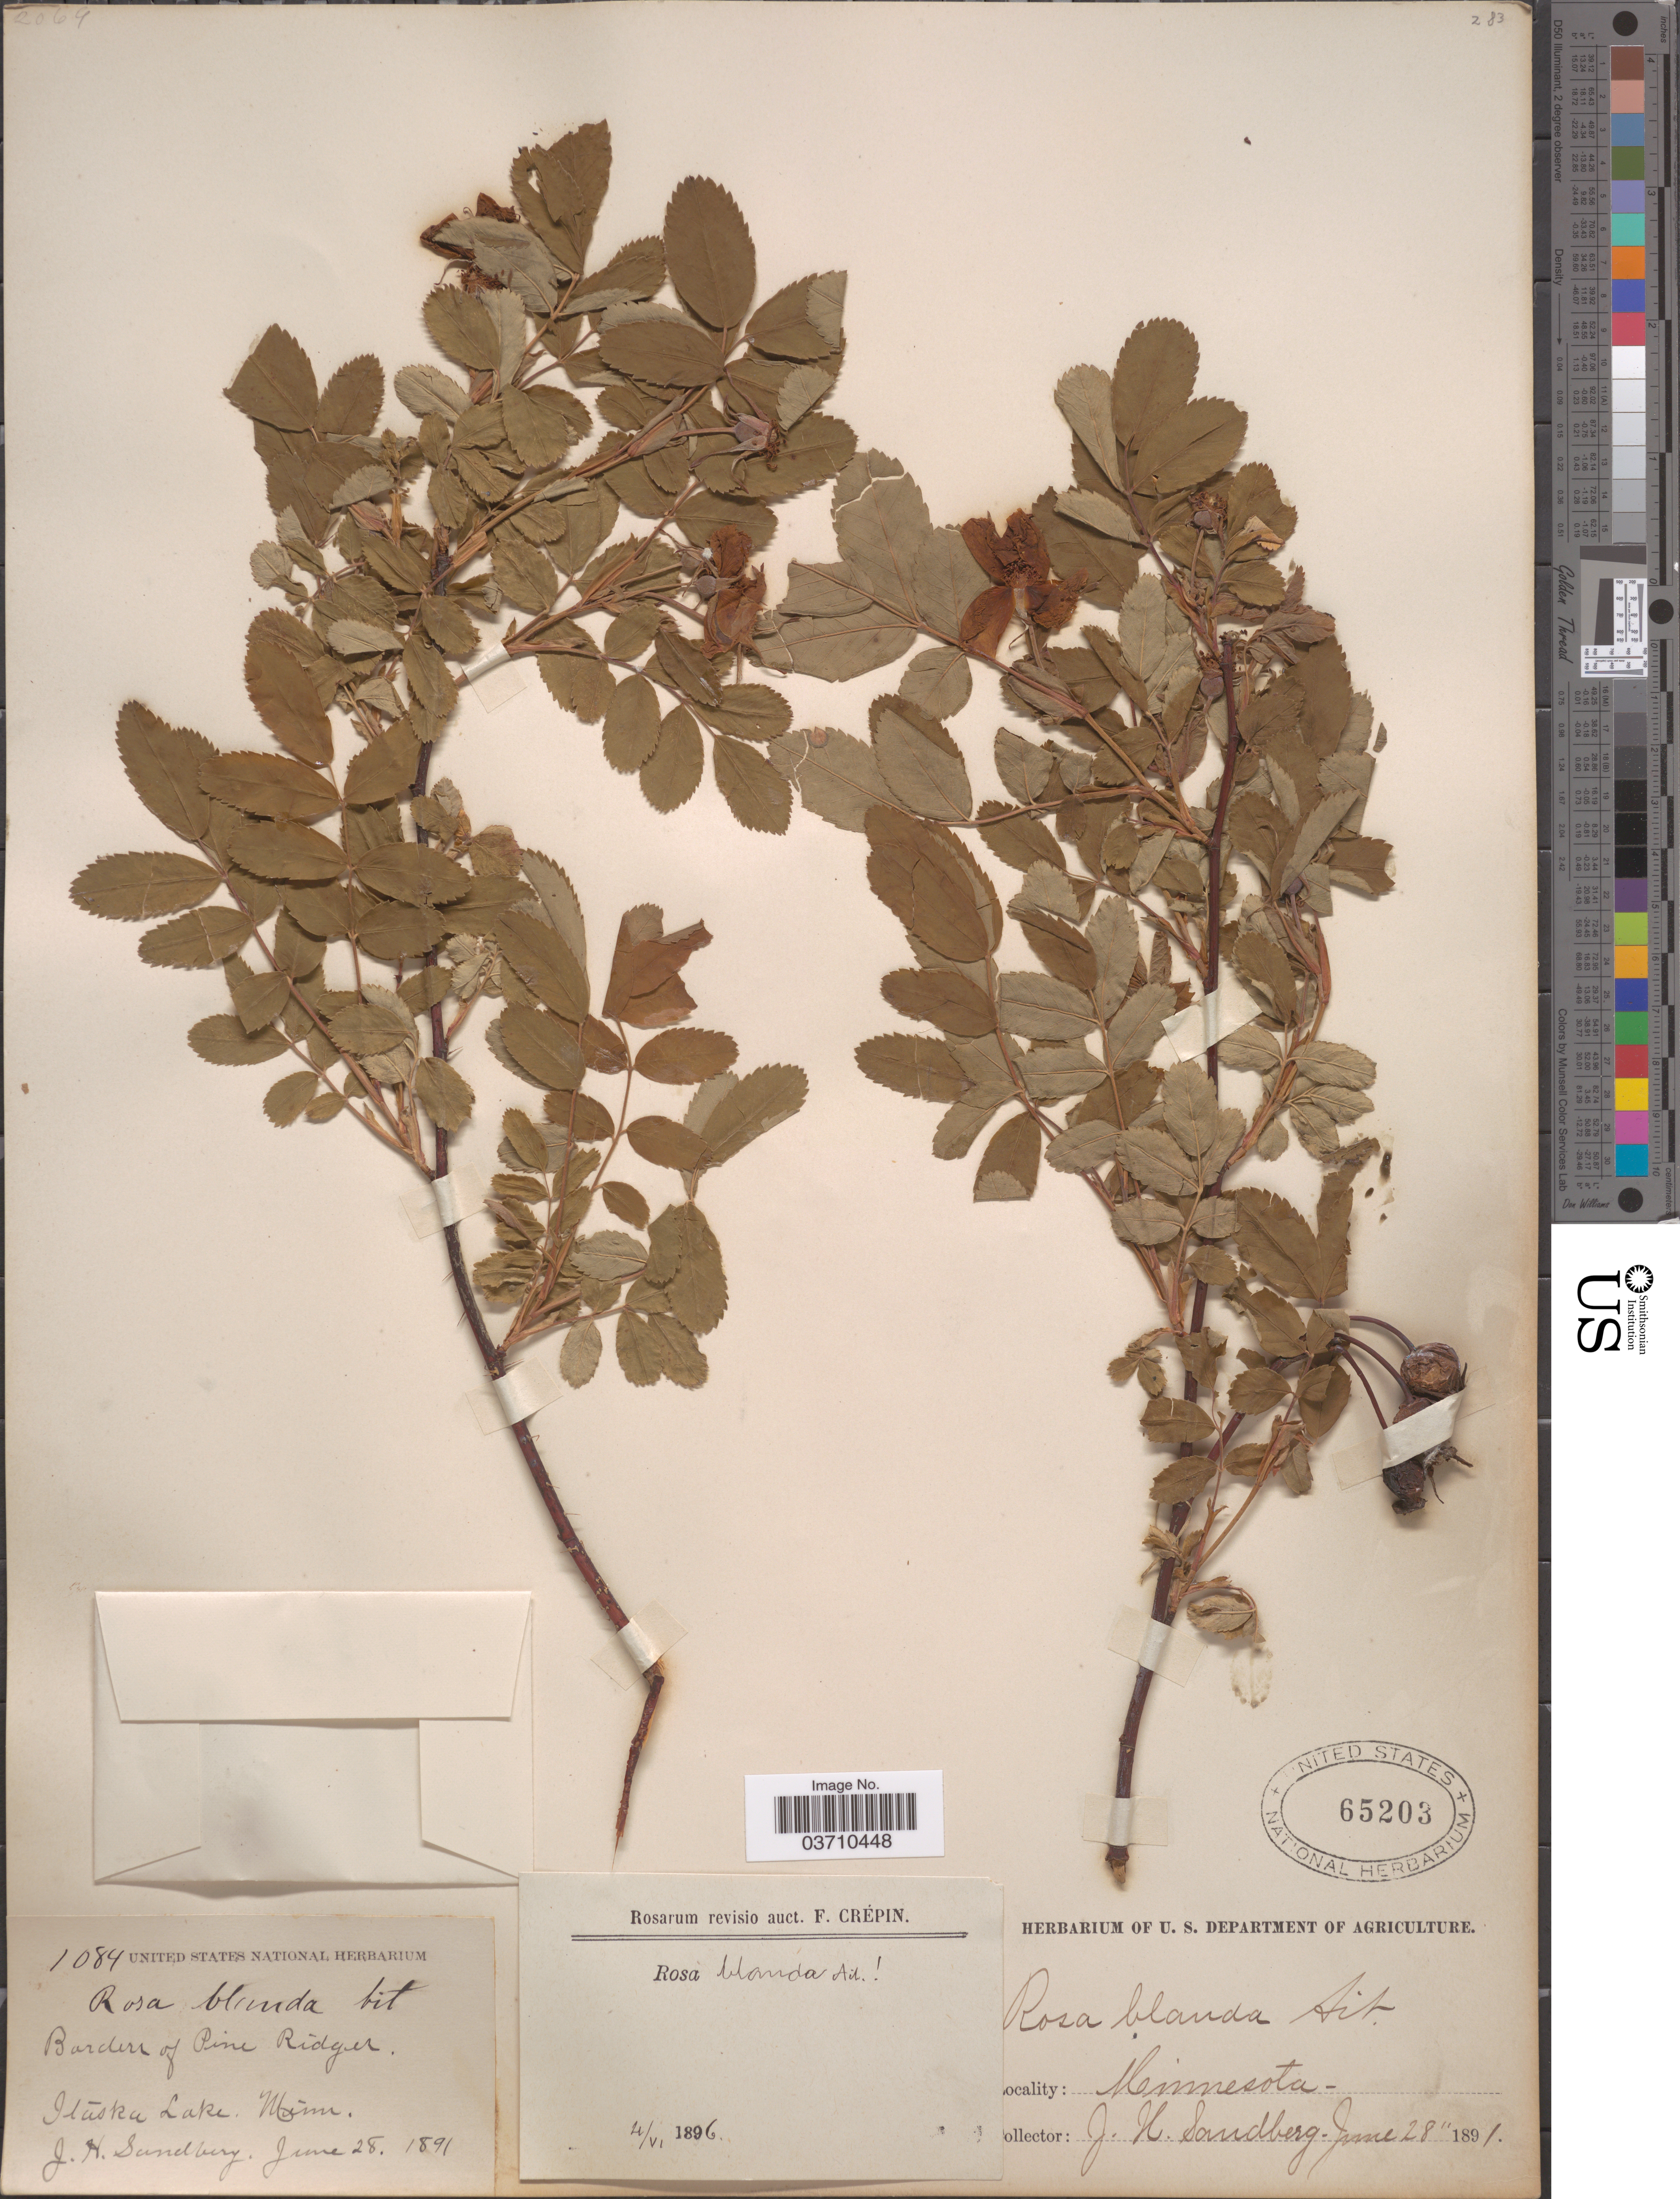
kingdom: Plantae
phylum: Tracheophyta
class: Magnoliopsida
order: Rosales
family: Rosaceae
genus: Rosa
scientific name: Rosa blanda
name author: Aiton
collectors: J. H. Sandberg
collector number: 1084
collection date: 1891-06-28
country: United States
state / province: Minnesota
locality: Itaska Lake.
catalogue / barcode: US 65203